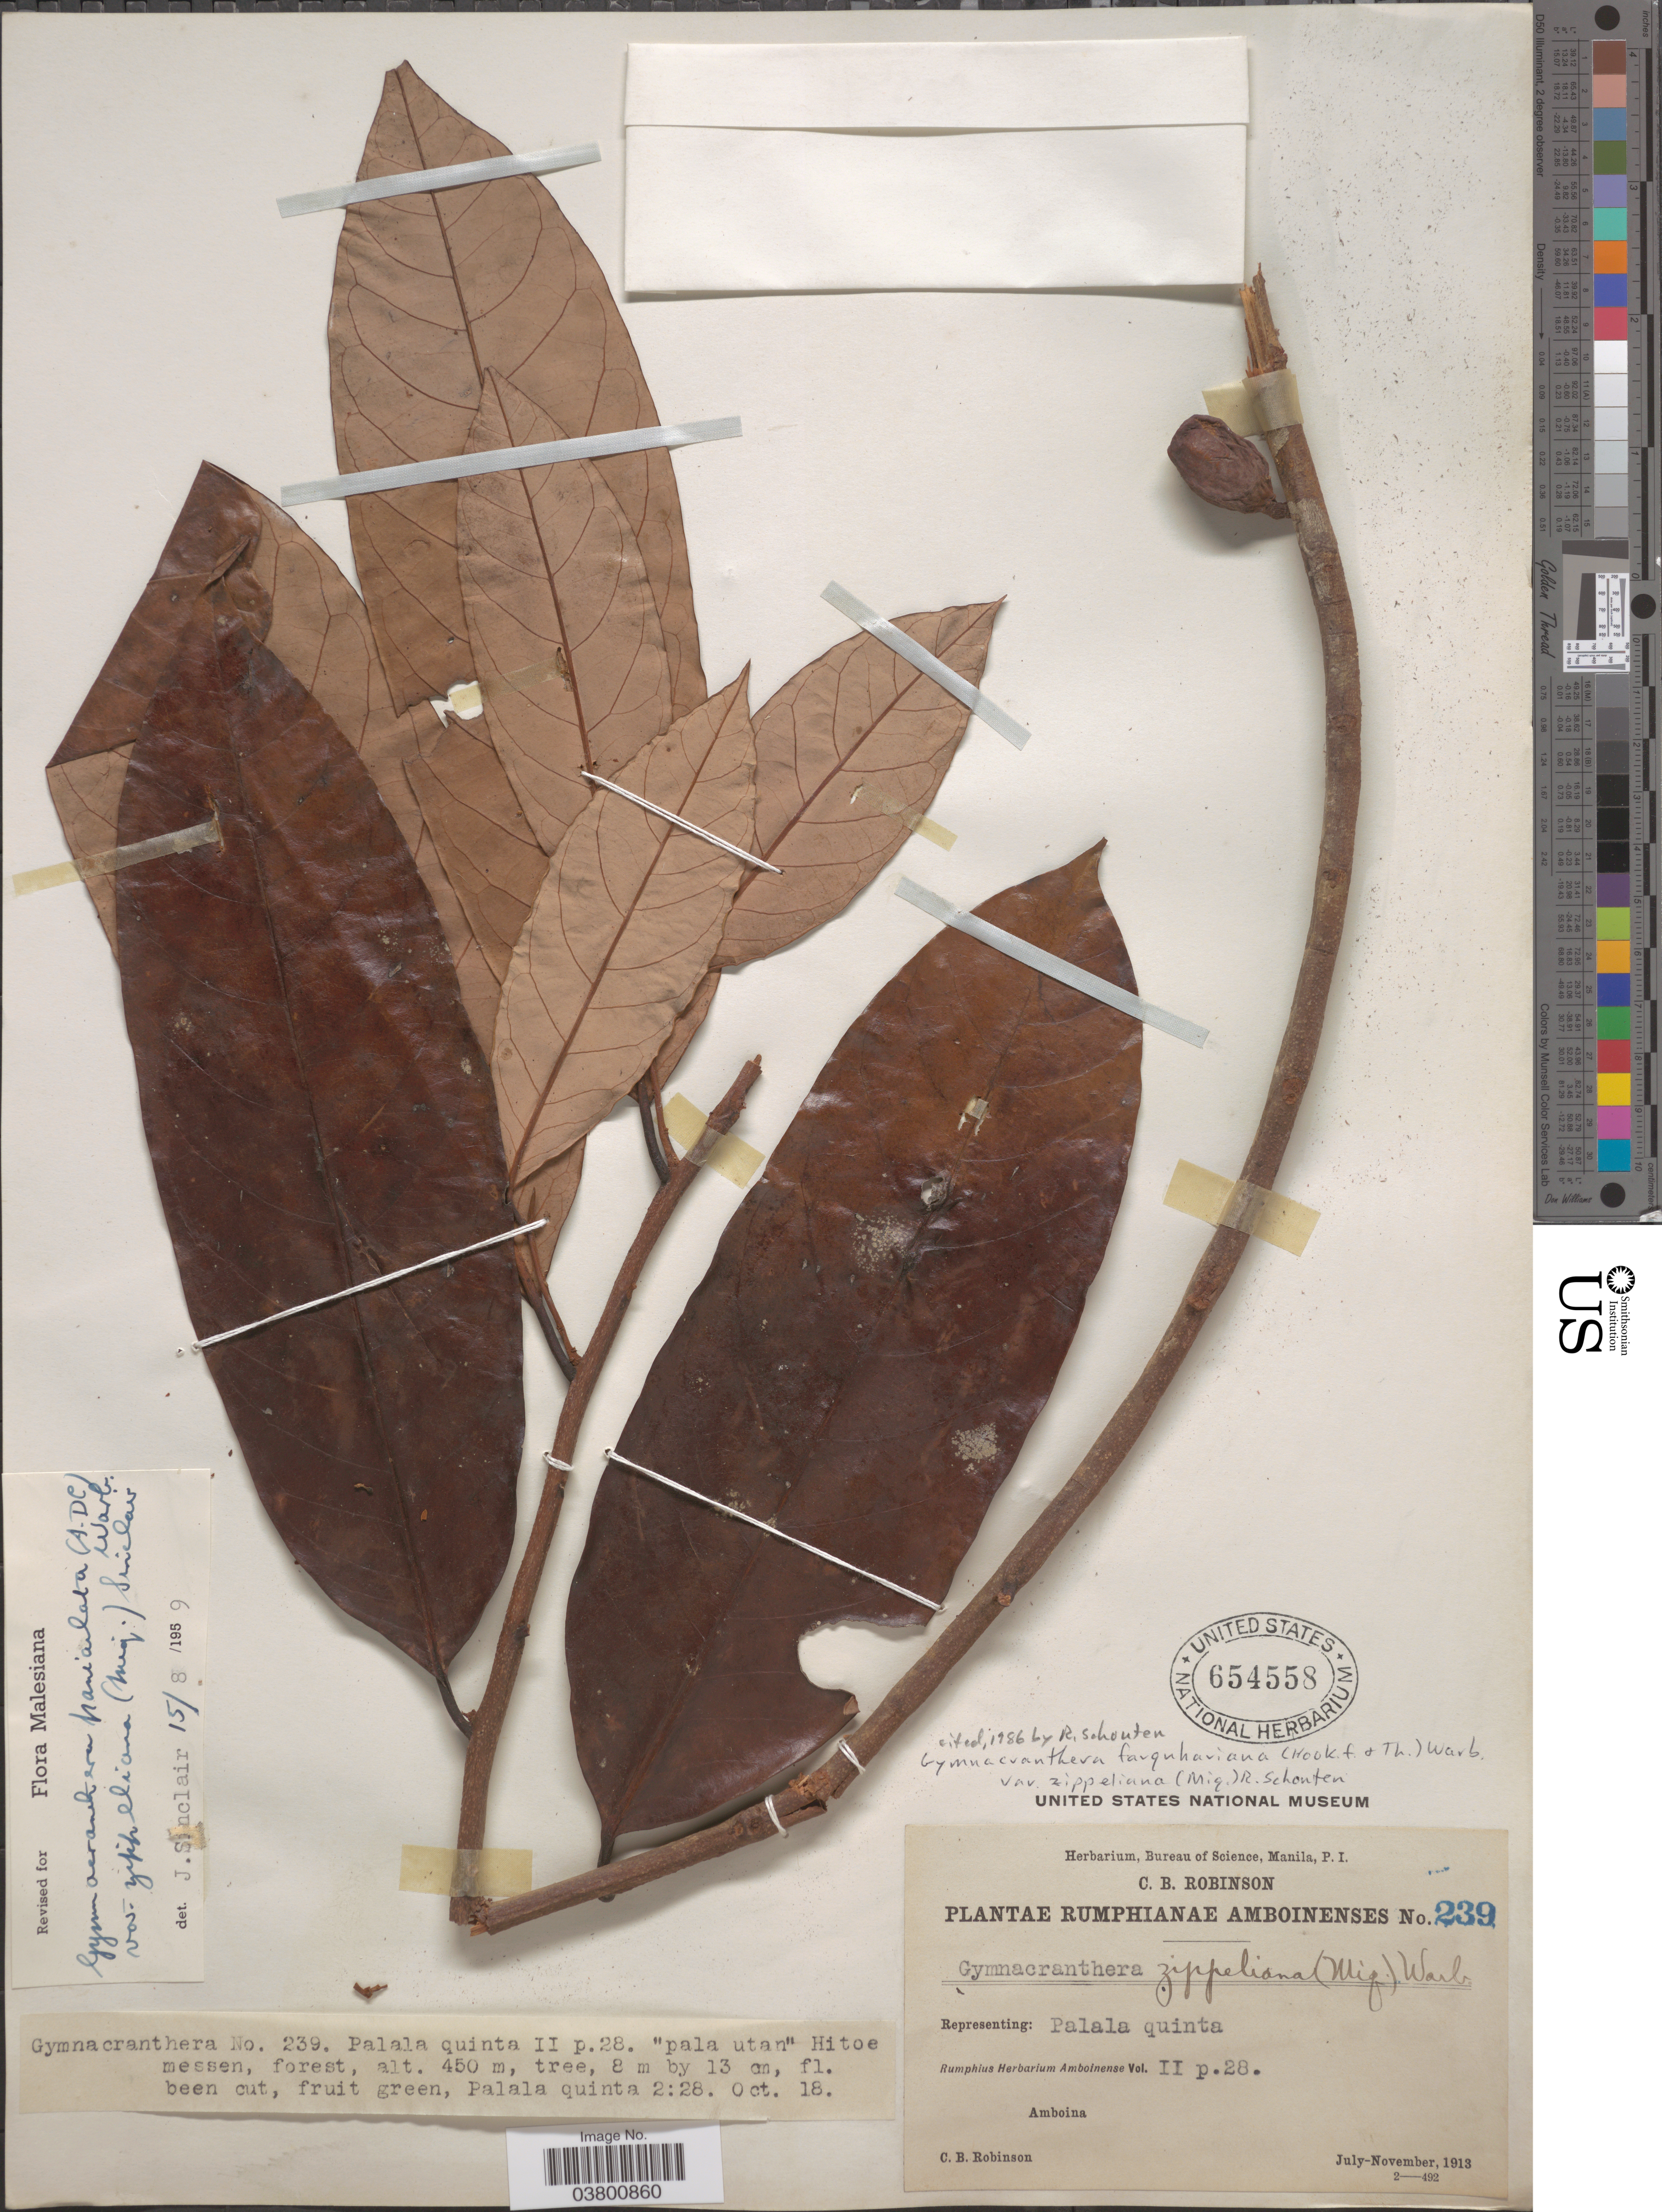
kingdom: Plantae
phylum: Tracheophyta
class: Magnoliopsida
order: Magnoliales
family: Myristicaceae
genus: Gymnacranthera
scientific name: Gymnacranthera farquhariana var. zippeliana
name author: (Miq.) R.T.A. Schouten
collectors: C. Robinson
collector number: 239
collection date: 1913-10-18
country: Indonesia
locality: Amboina.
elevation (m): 450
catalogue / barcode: US 654558